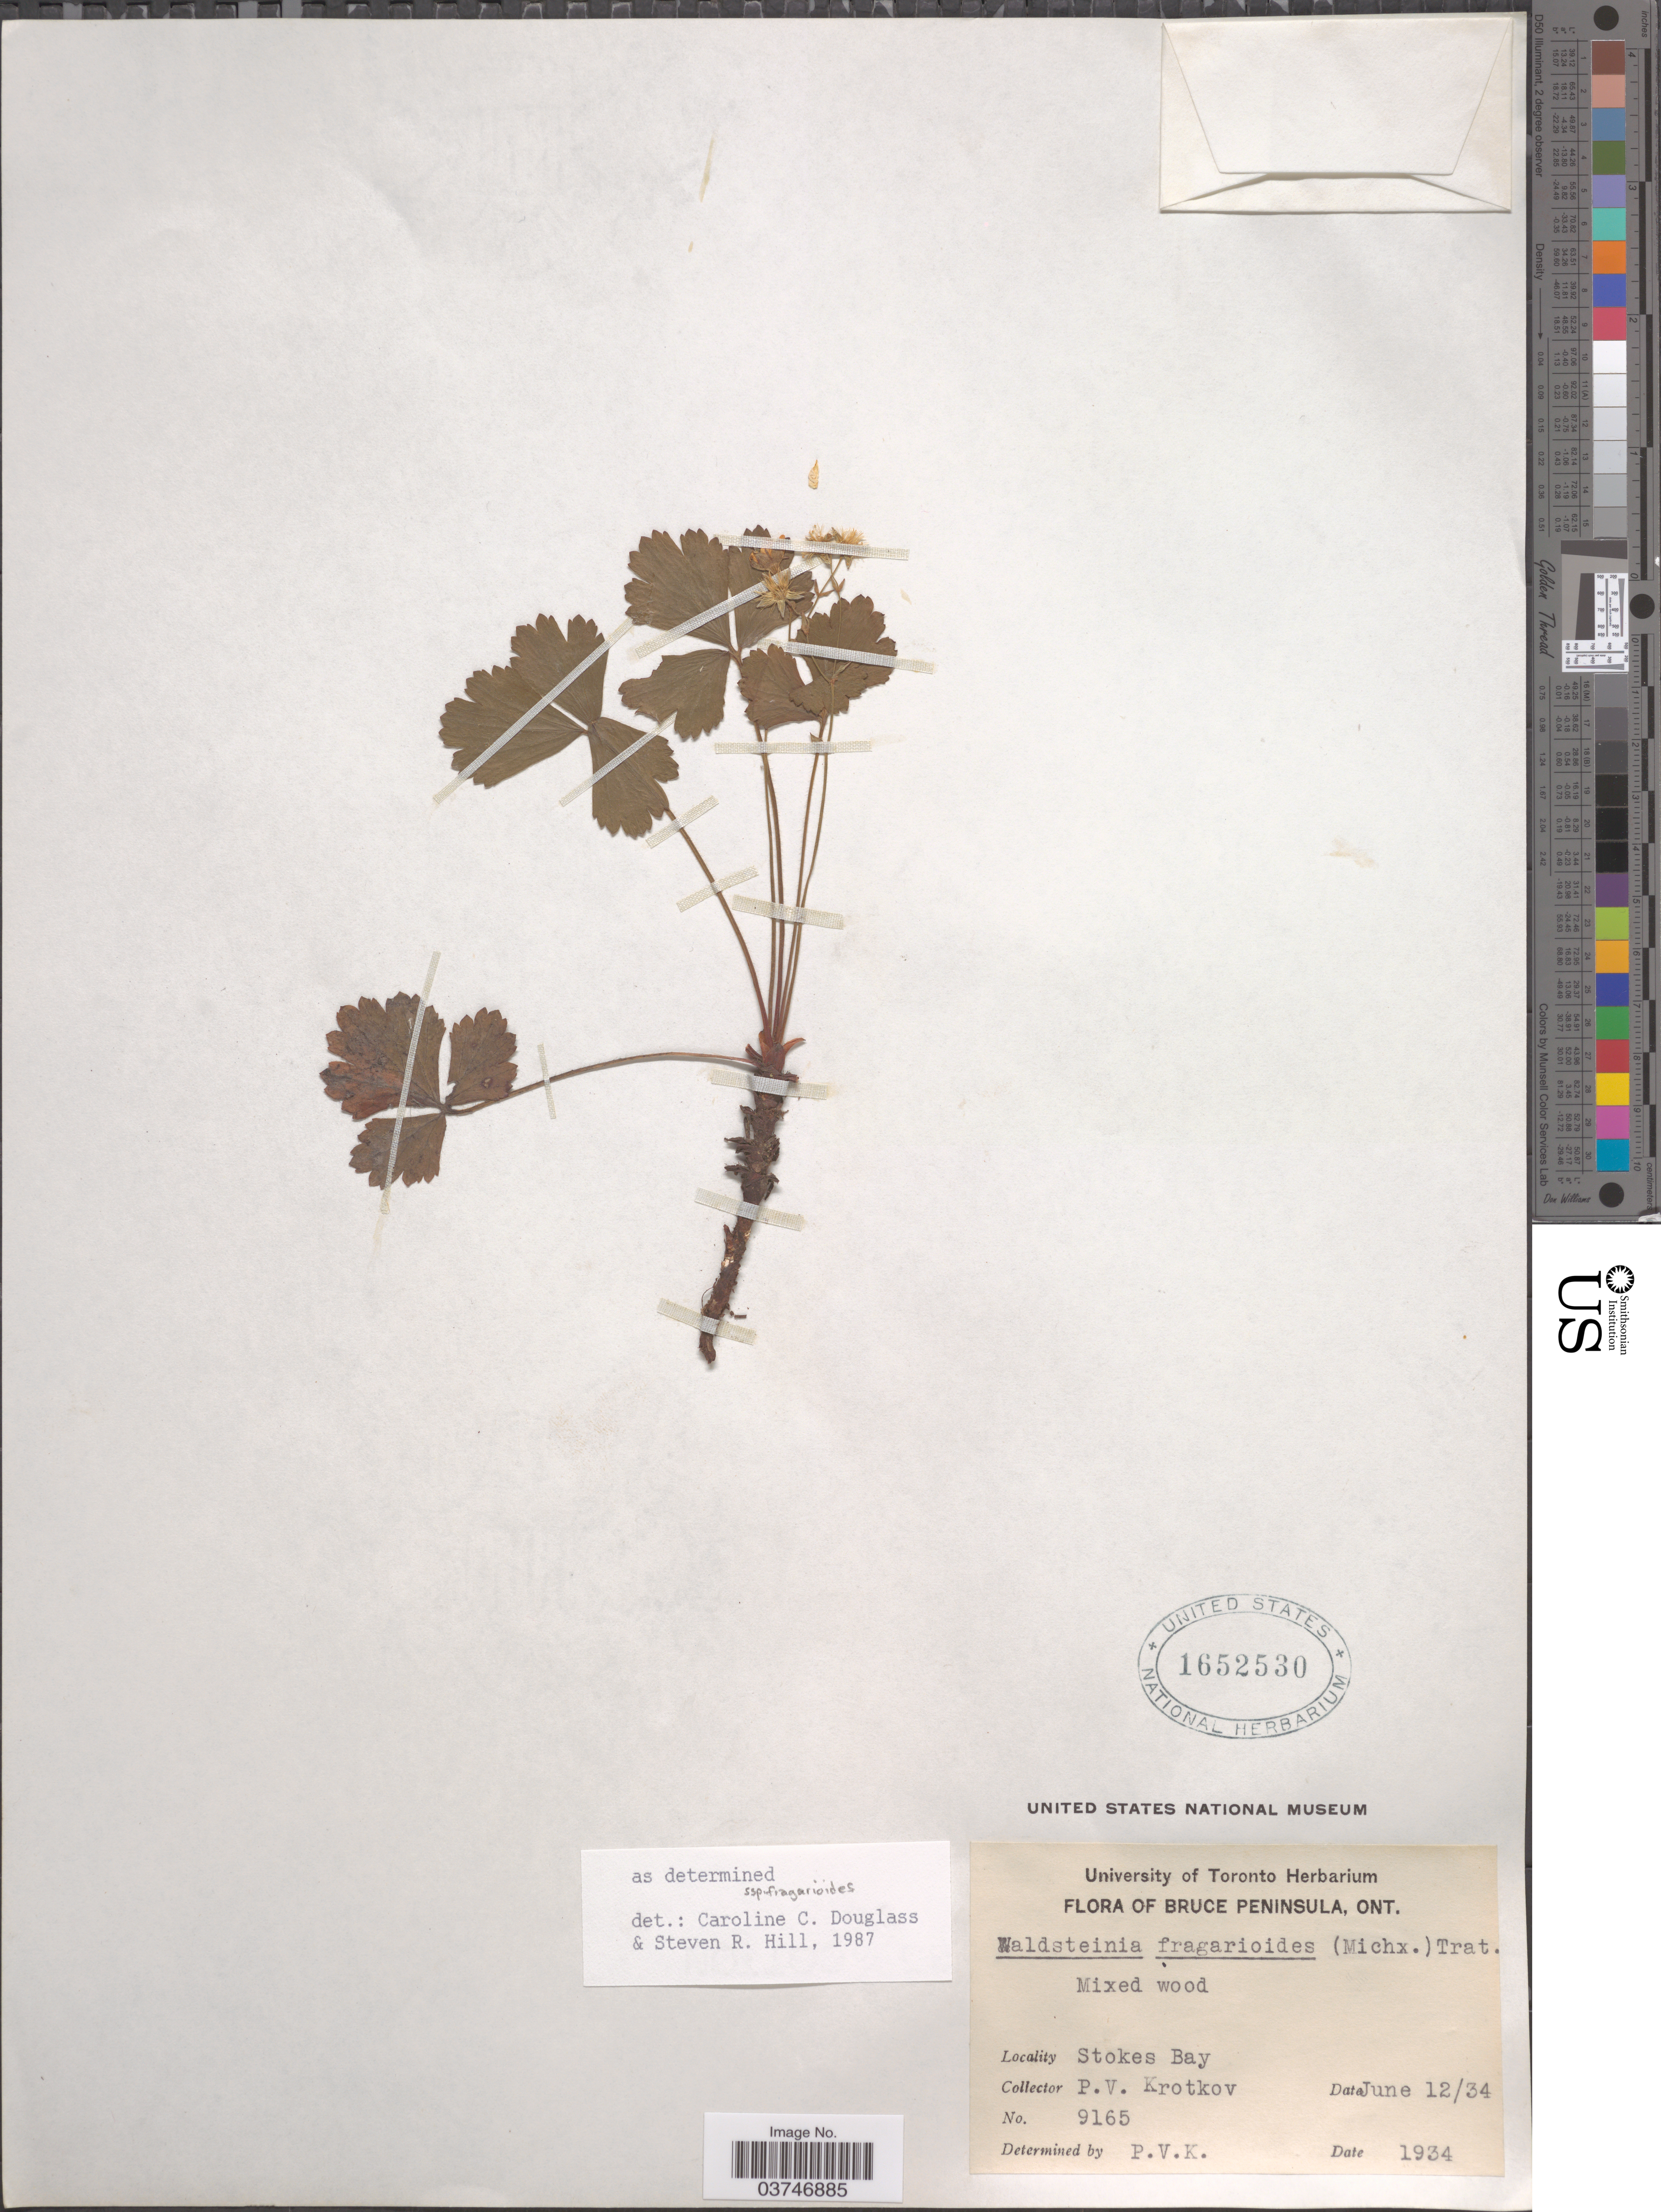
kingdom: Plantae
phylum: Tracheophyta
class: Magnoliopsida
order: Rosales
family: Rosaceae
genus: Waldsteinia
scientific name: Waldsteinia fragarioides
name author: (Michx.) Tratt.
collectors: P. V. Krotkov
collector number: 9165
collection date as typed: Transcribed d/m/y: 12/6/34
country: Canada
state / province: Ontario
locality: Bruce Peninsula. Stokes Bay.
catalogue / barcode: US 1652530